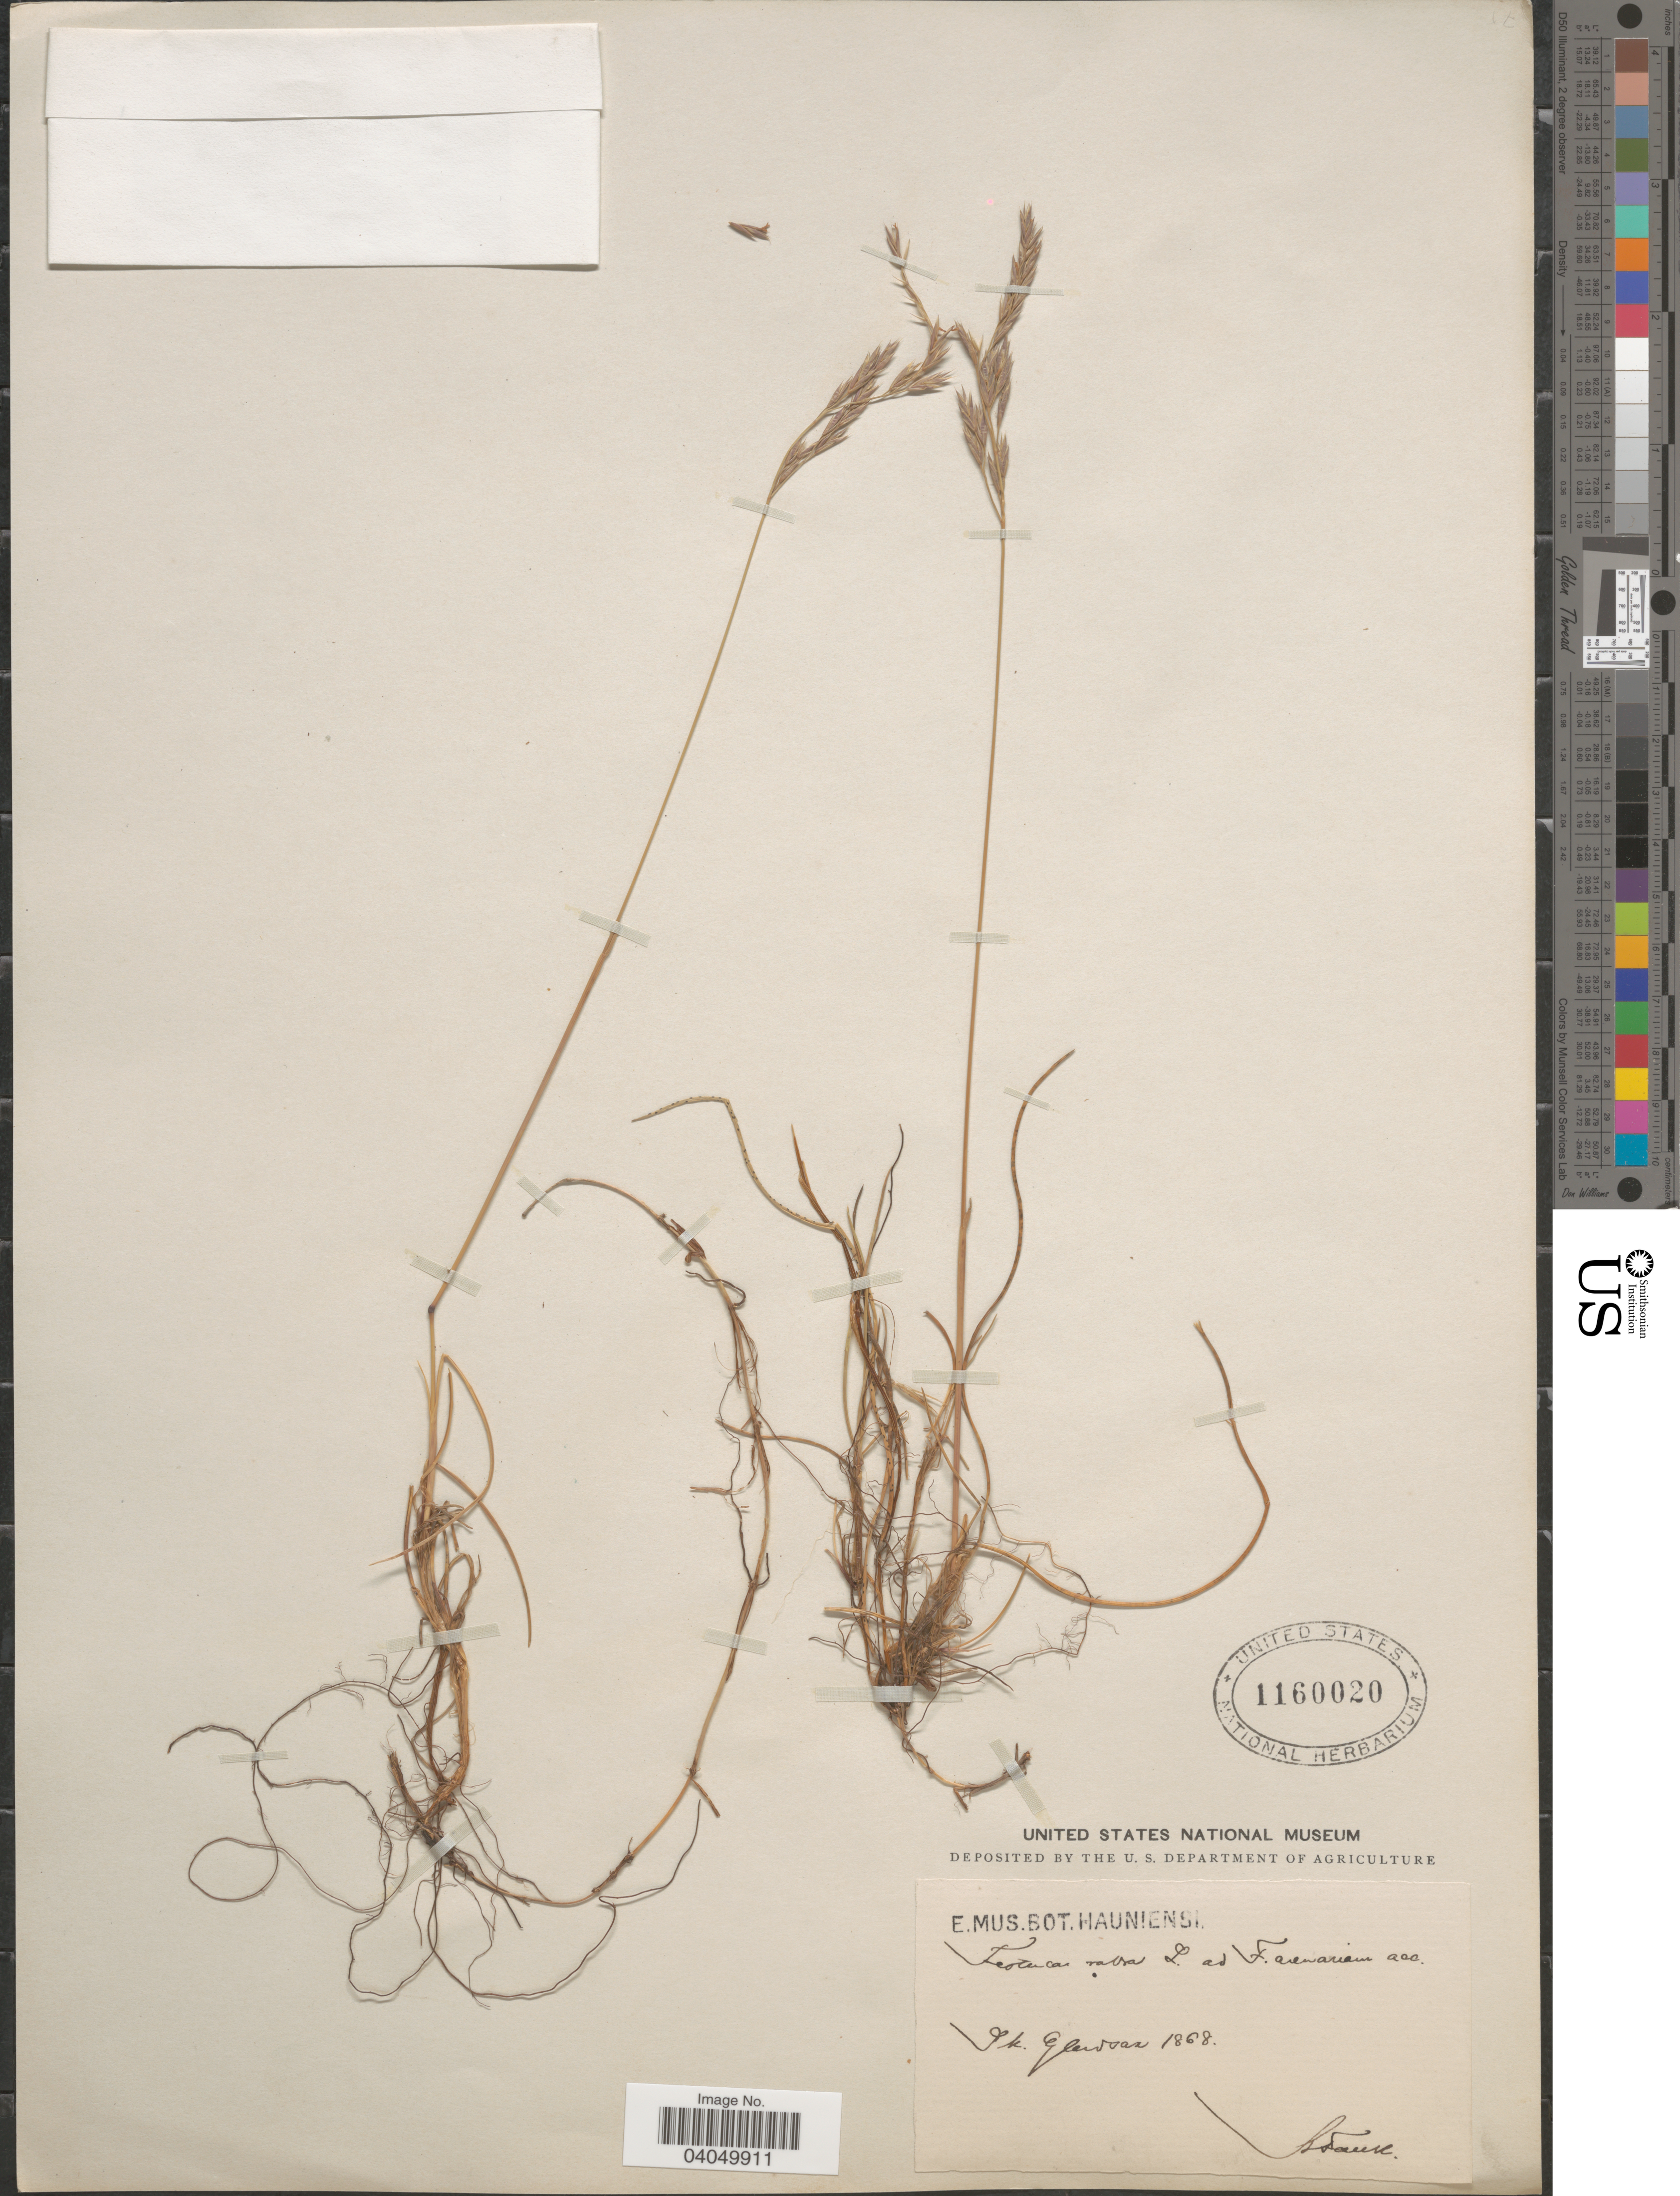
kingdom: Plantae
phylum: Tracheophyta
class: Liliopsida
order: Poales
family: Poaceae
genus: Festuca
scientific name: Festuca rubra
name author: L.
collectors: R. Faure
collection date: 1868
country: Sweden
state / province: Skåne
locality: Sk. Glendson. [interpreted]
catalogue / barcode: US 1160020